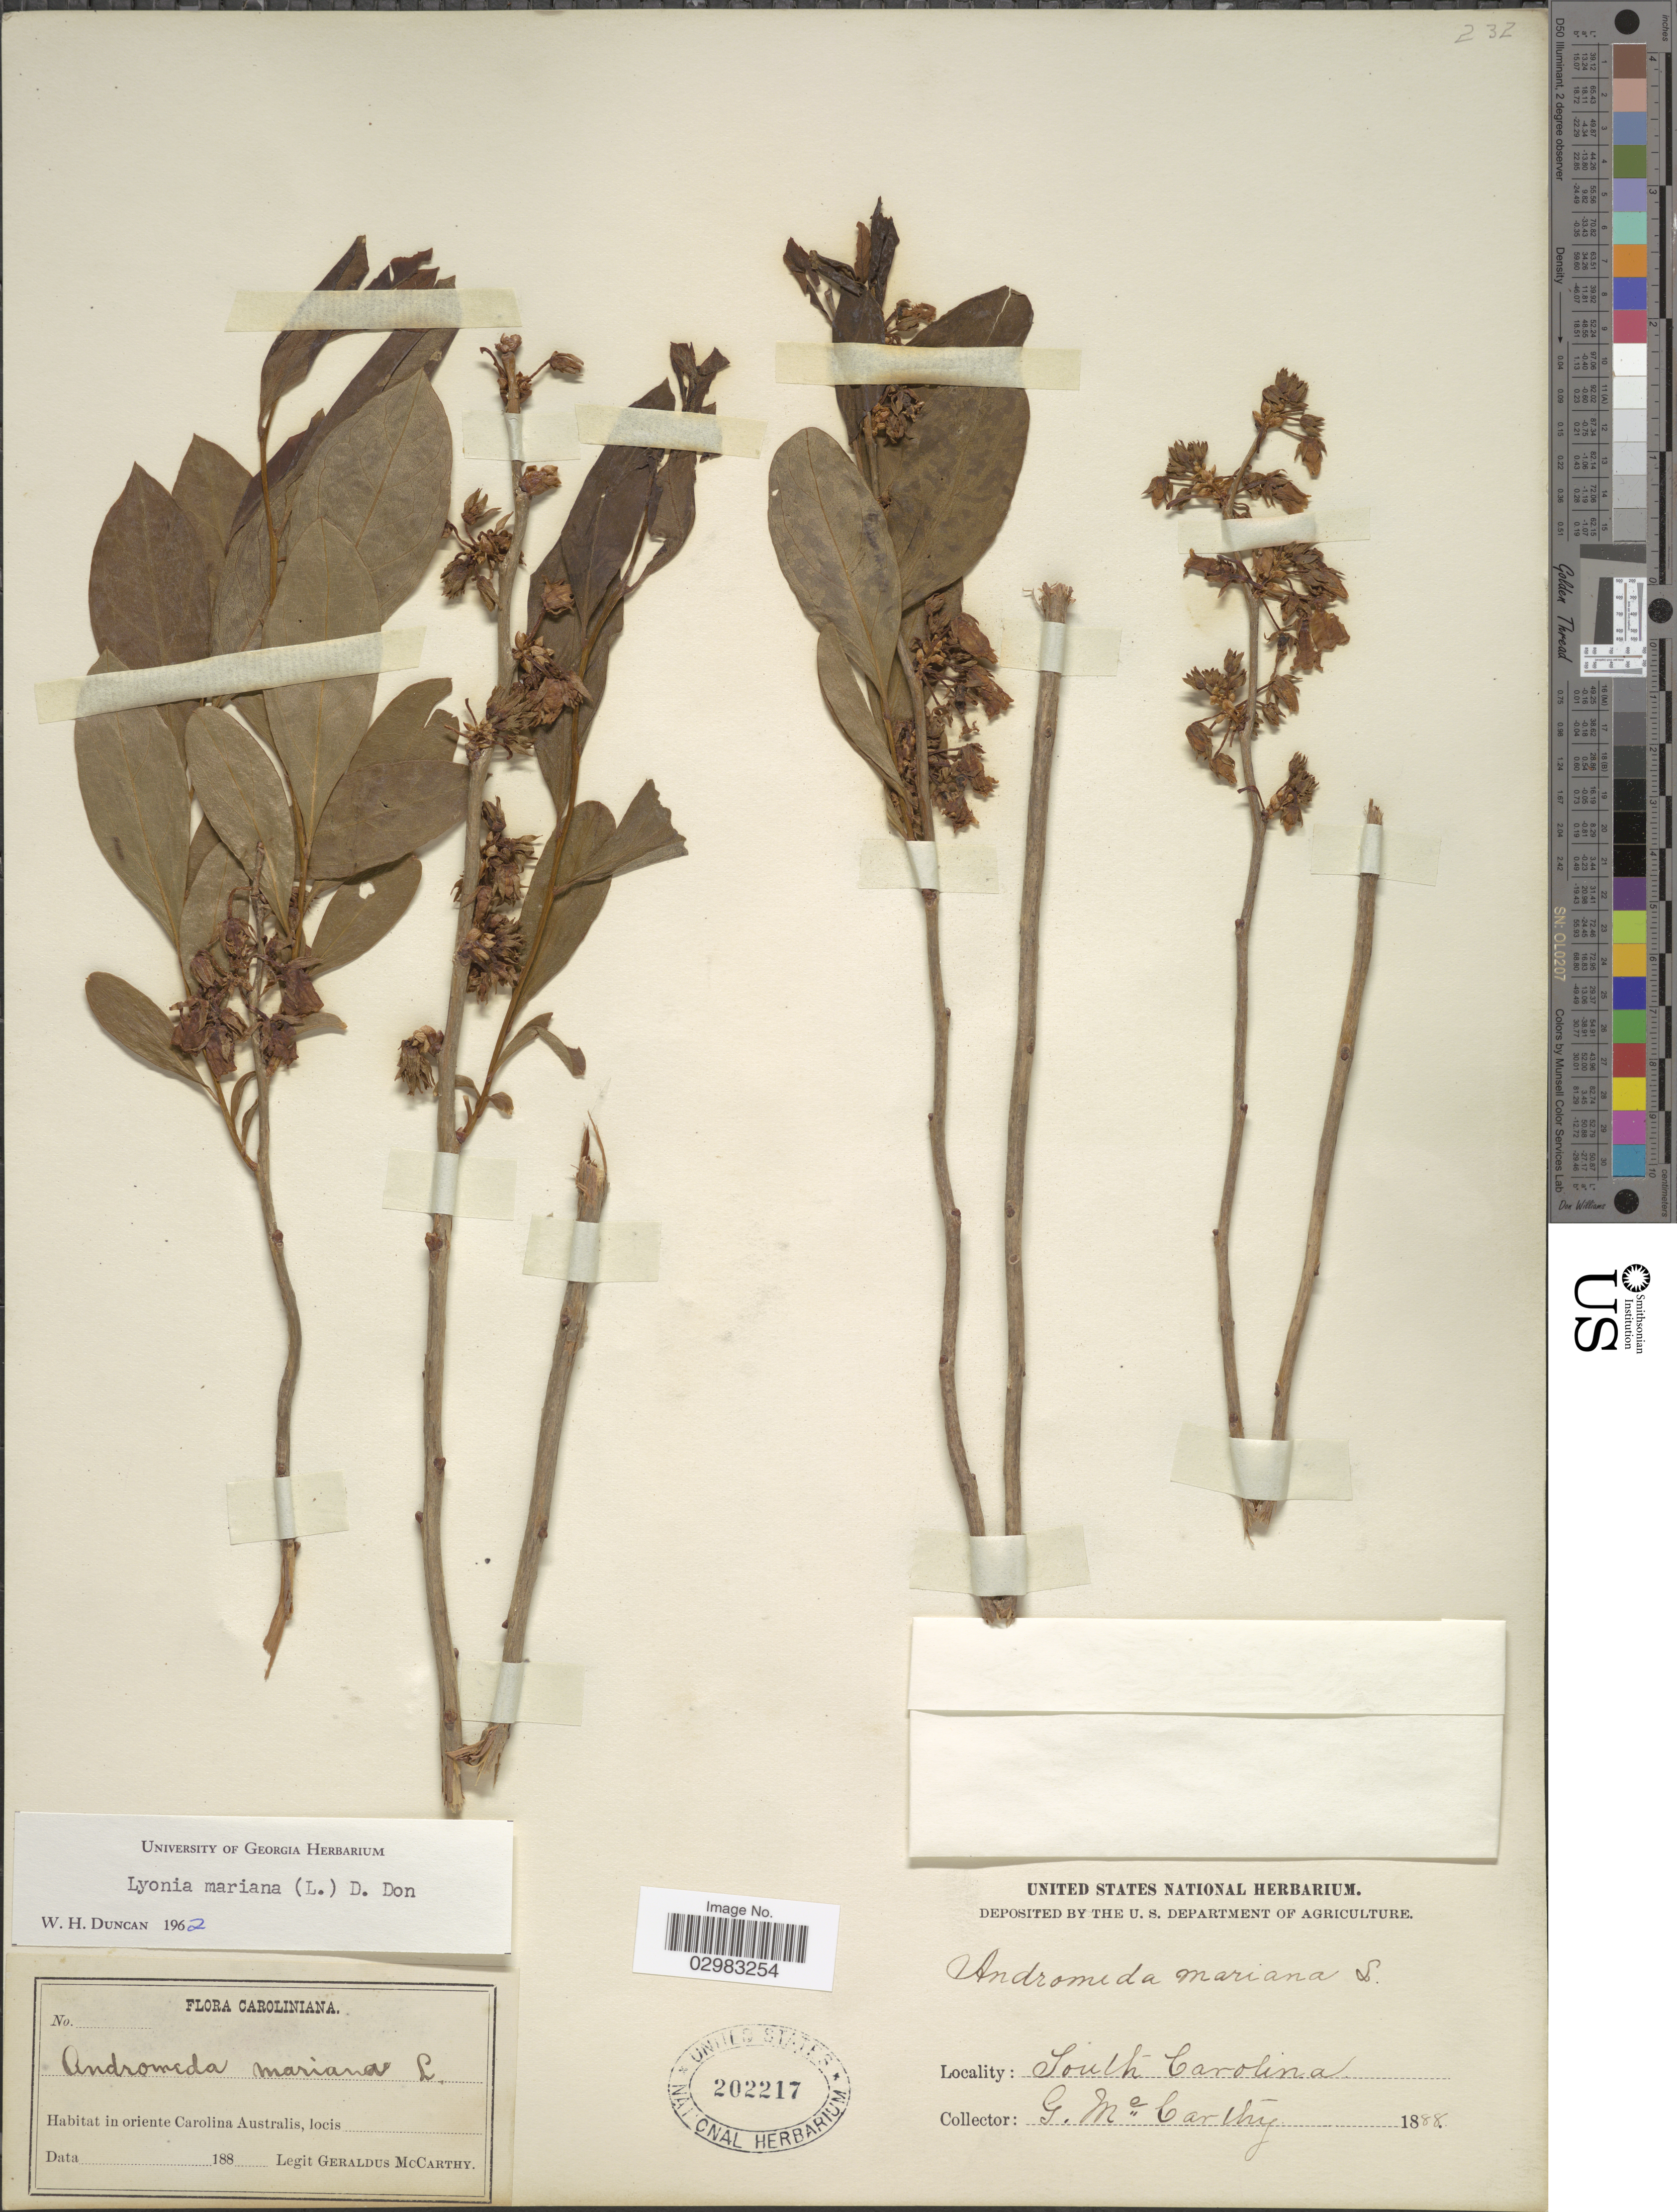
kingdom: Plantae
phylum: Tracheophyta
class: Magnoliopsida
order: Ericales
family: Ericaceae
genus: Lyonia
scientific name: Lyonia mariana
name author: (L.) D. Don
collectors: M. McCarthy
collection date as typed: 188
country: United States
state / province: South Carolina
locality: Caroliniana. In oriente Carolina Australis, locis.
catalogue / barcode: US 202217